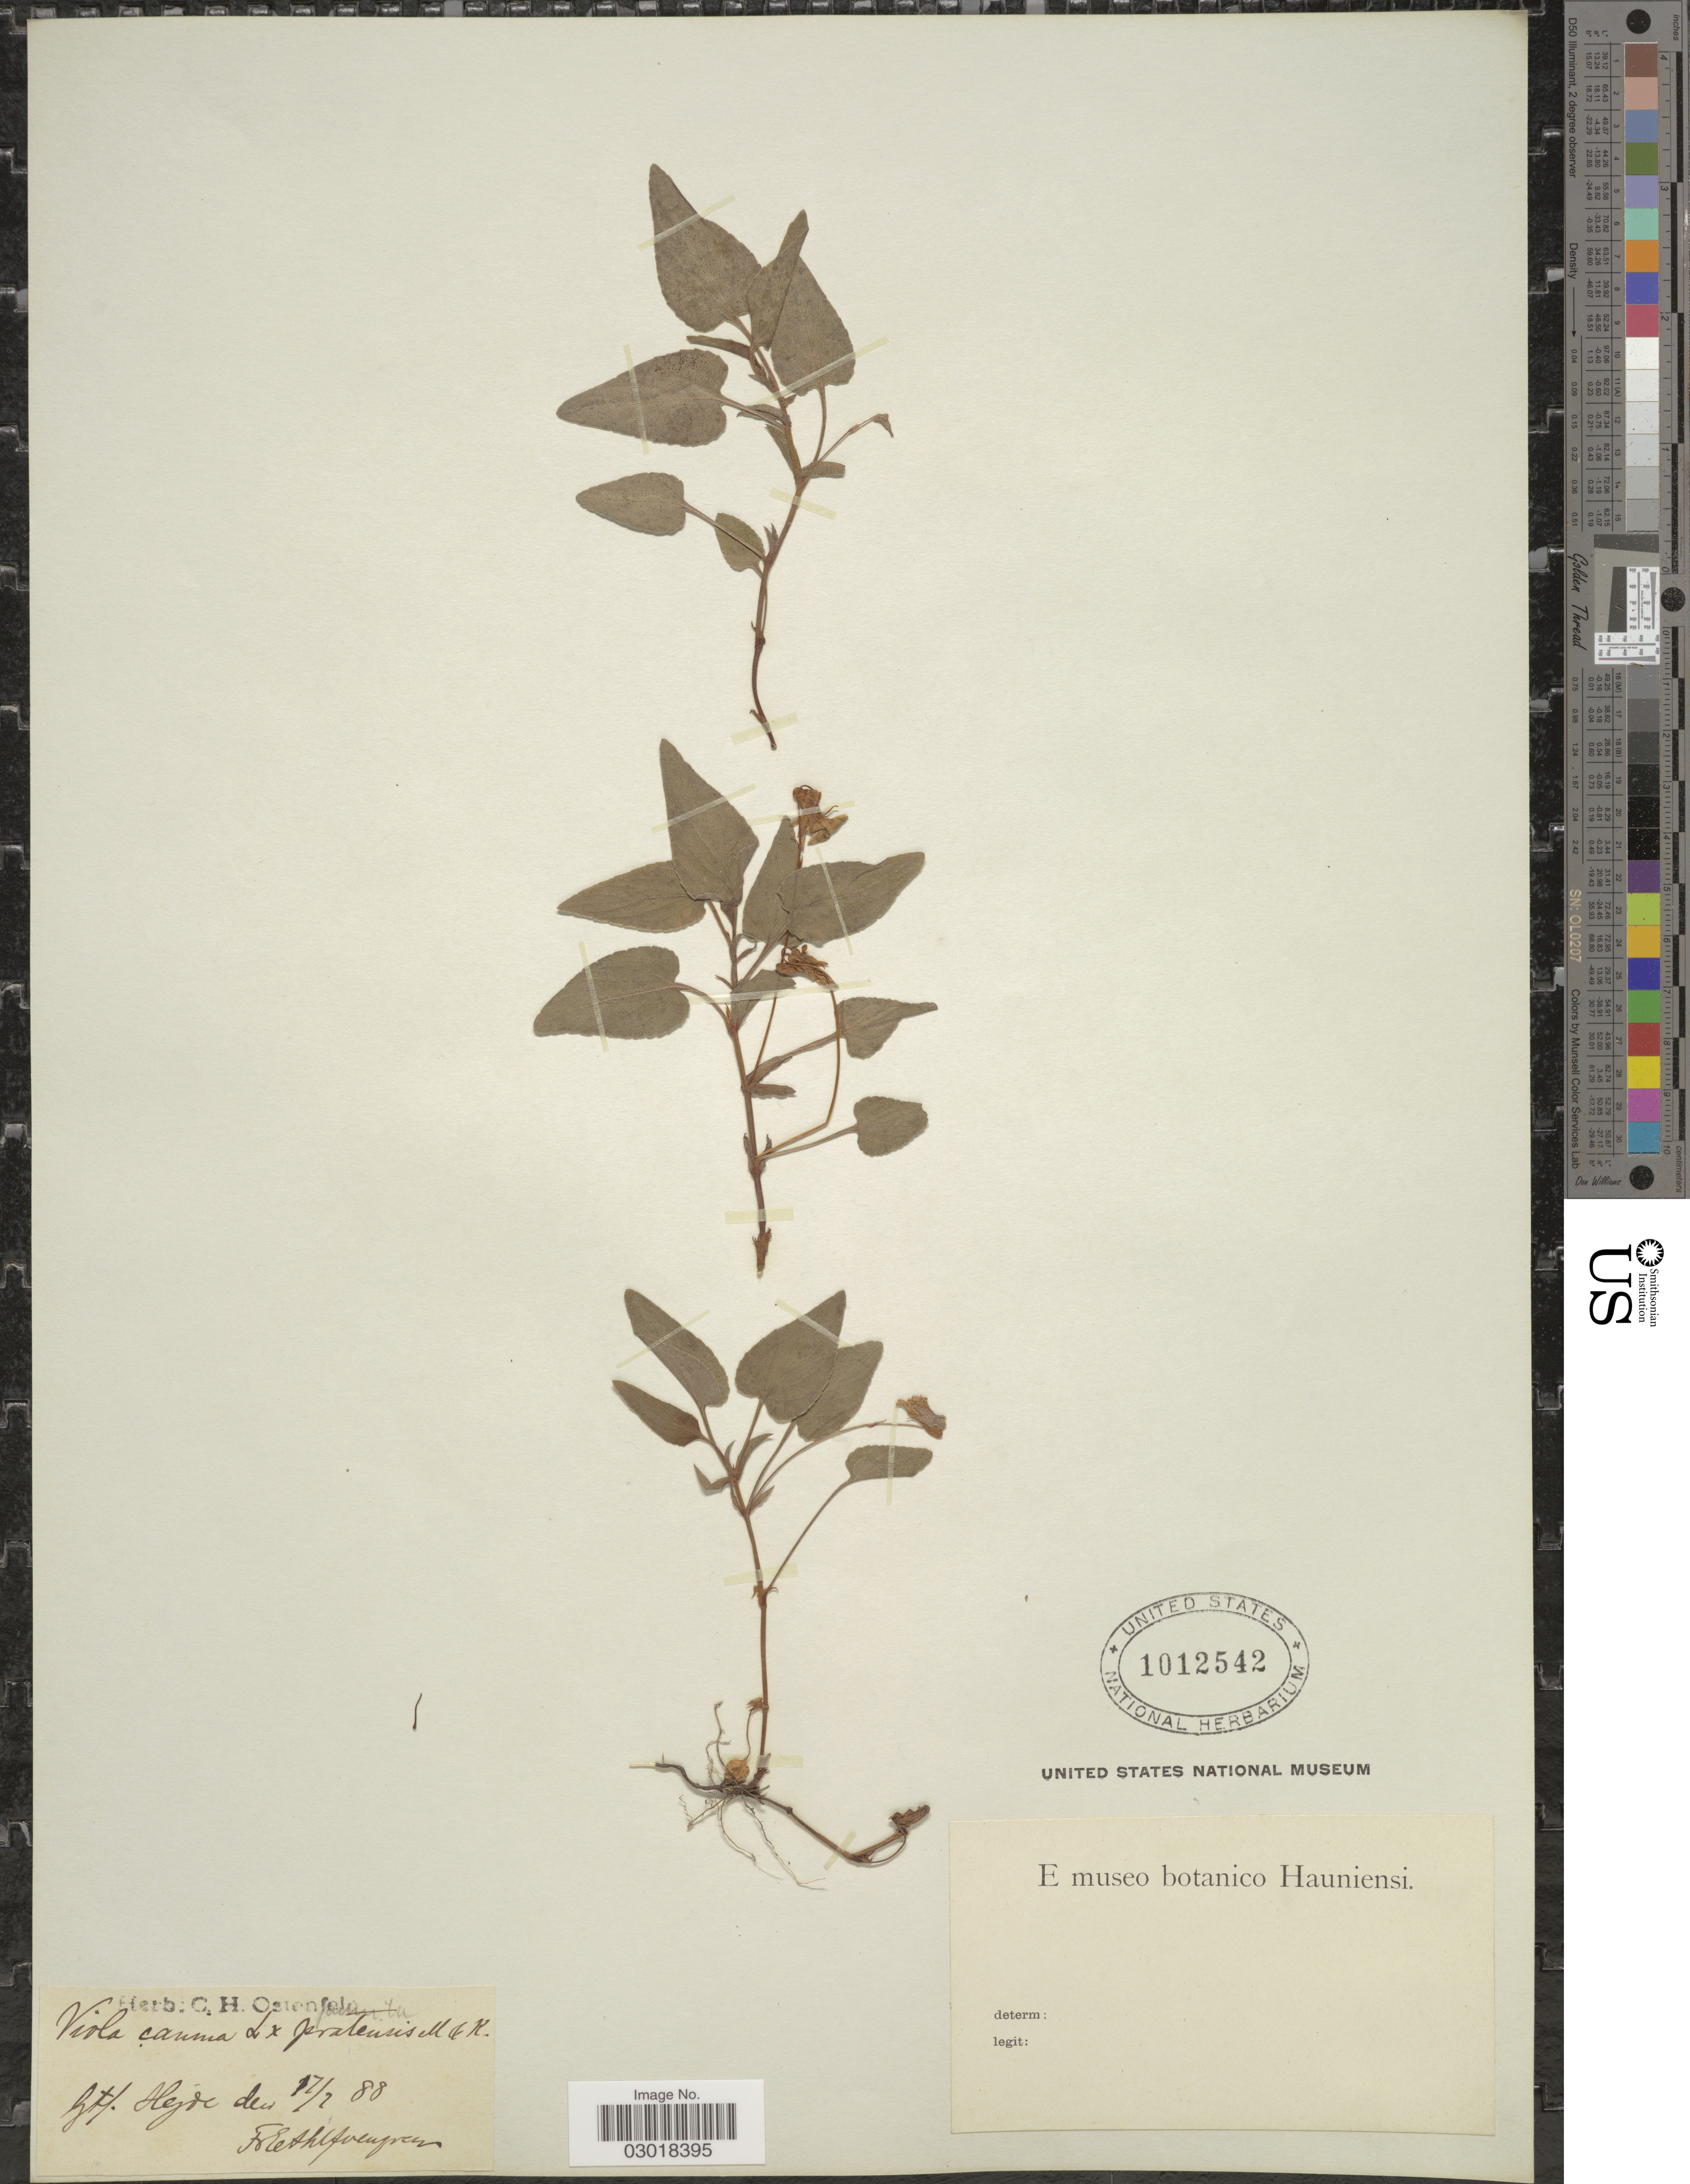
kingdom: Plantae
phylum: Tracheophyta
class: Magnoliopsida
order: Malpighiales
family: Violaceae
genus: Viola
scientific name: Viola canina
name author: L.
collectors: F. Ahlfvengren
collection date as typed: Transcribed d/m/y: 17/2/88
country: Sweden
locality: Goth. Hejde.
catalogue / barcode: US 1012542